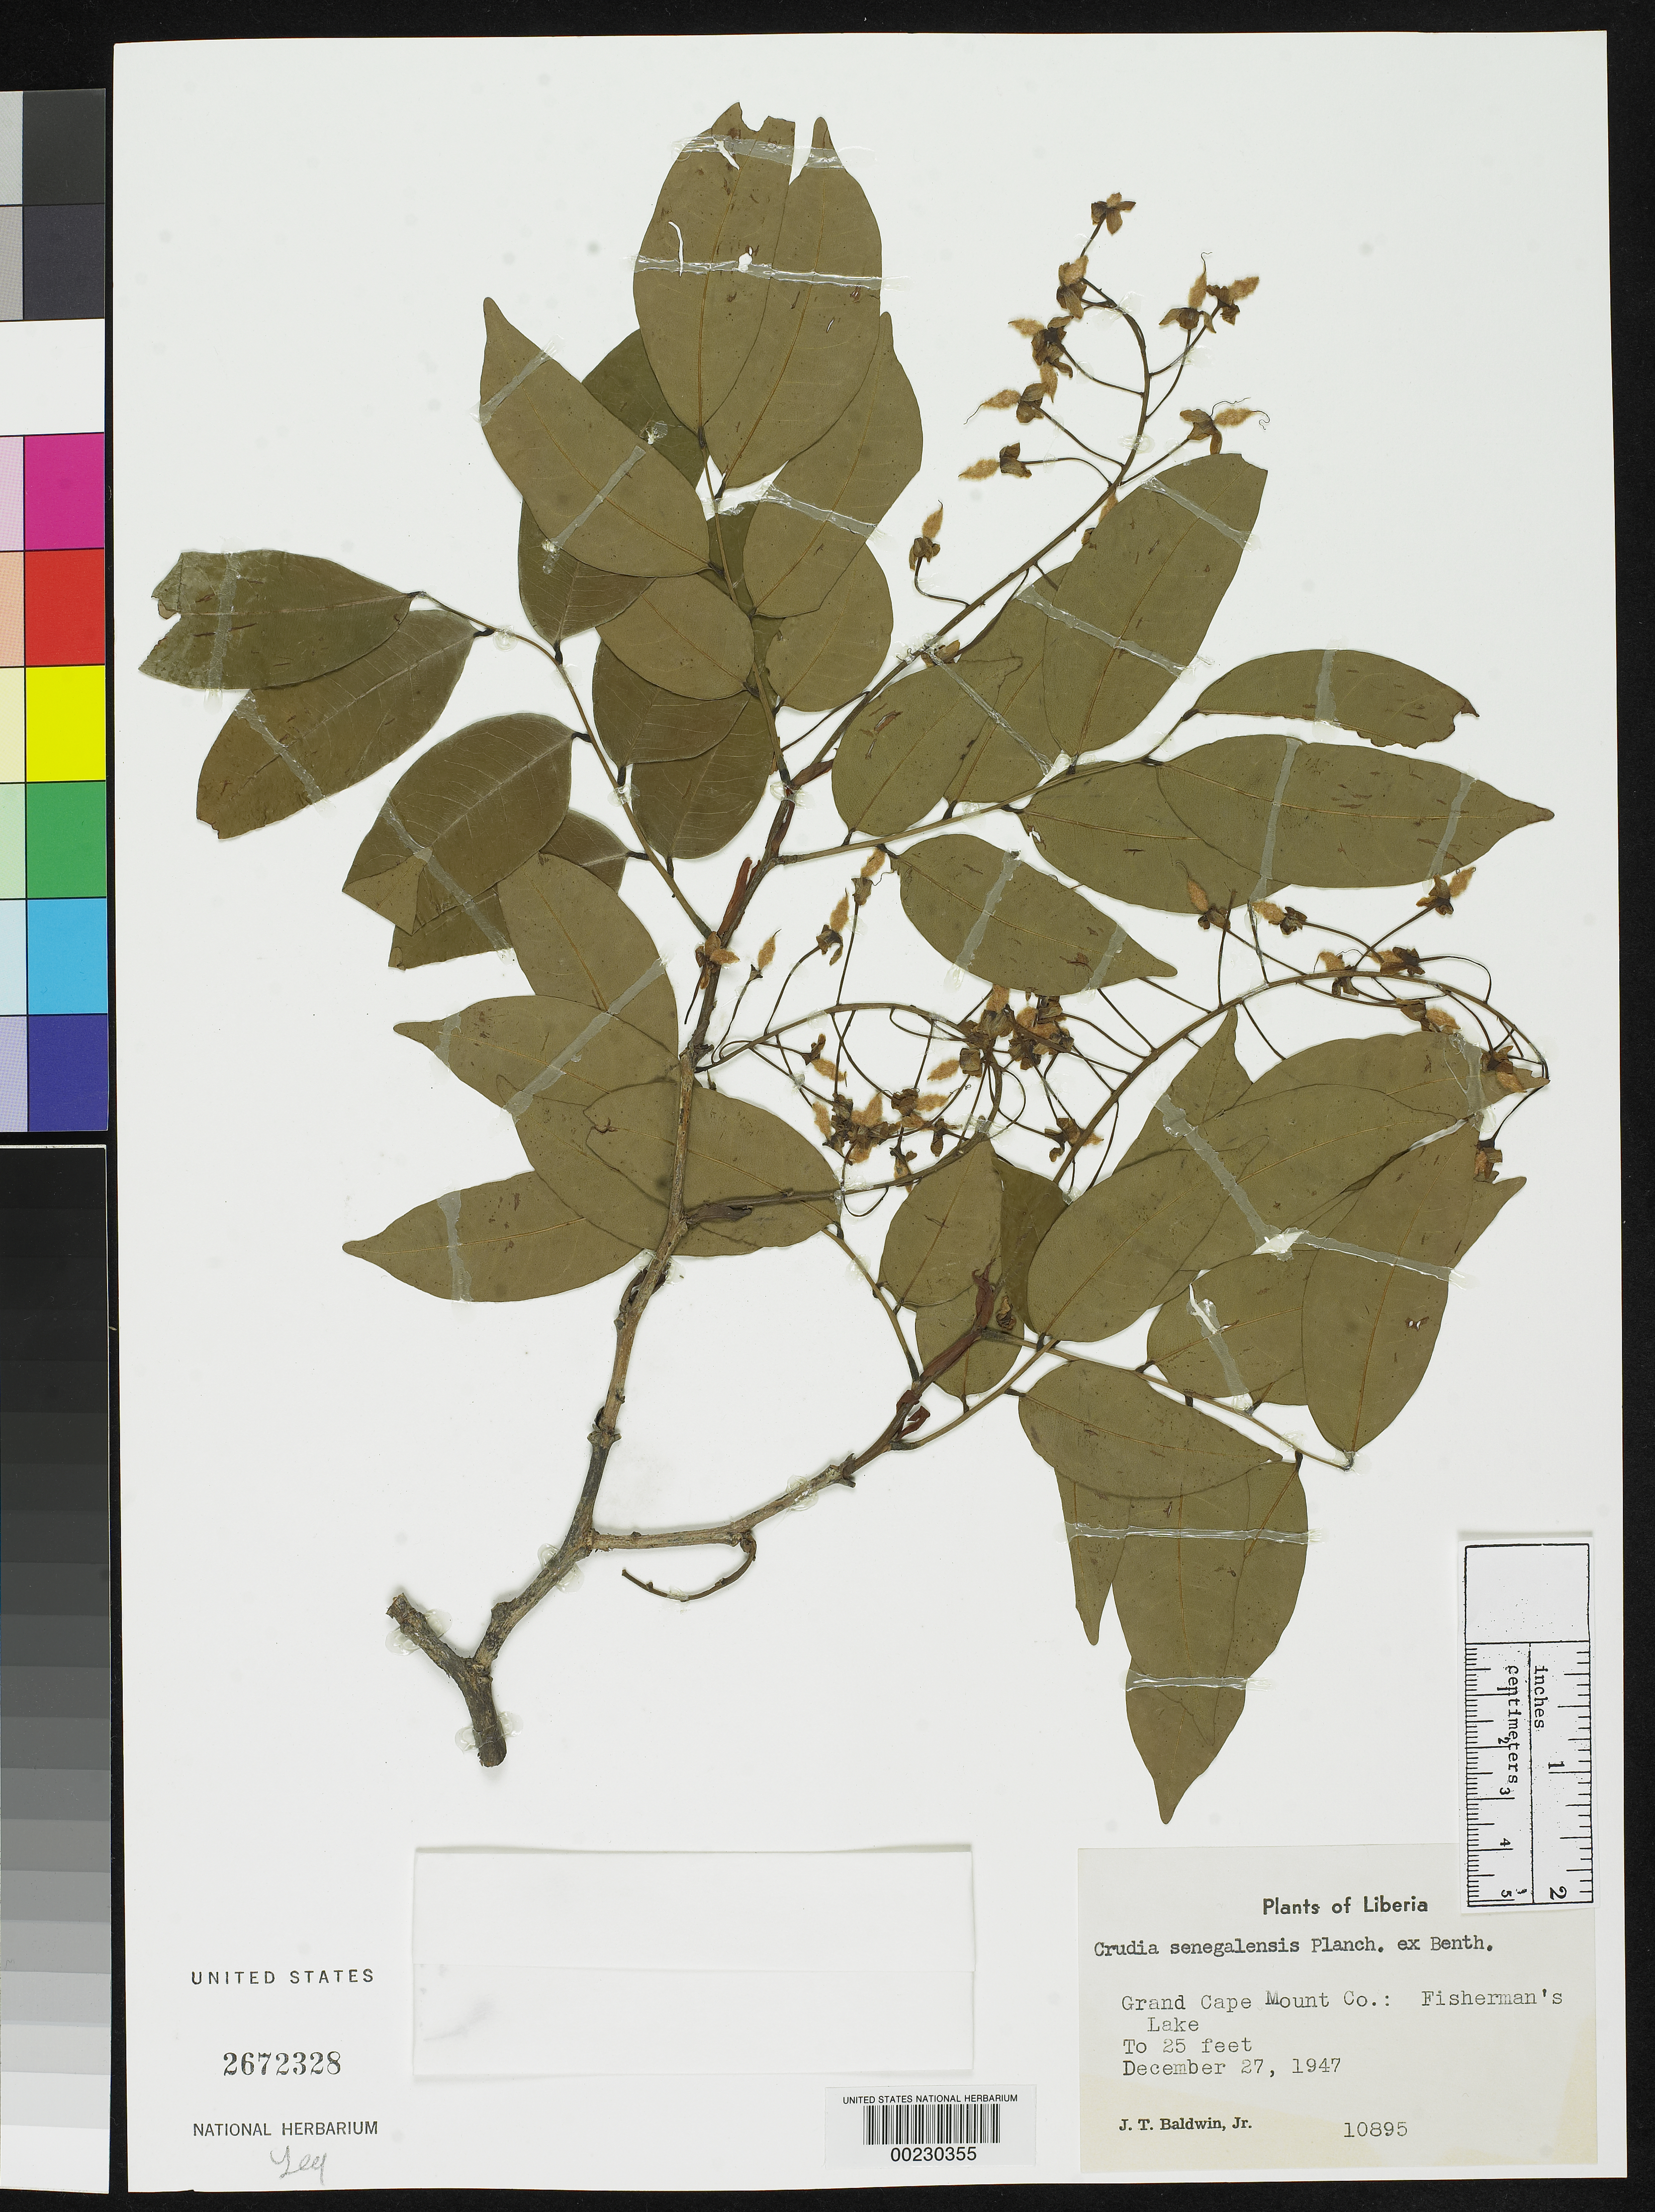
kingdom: Plantae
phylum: Tracheophyta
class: Magnoliopsida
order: Fabales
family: Fabaceae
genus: Crudia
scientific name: Crudia senegalensis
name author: Planch. ex Benth.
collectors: J. T. Baldwin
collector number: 10895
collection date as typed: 27 Dec 1947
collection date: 1947-12-27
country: Liberia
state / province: Grand Cape Mount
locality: Fisherman's Lake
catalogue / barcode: US 2672328